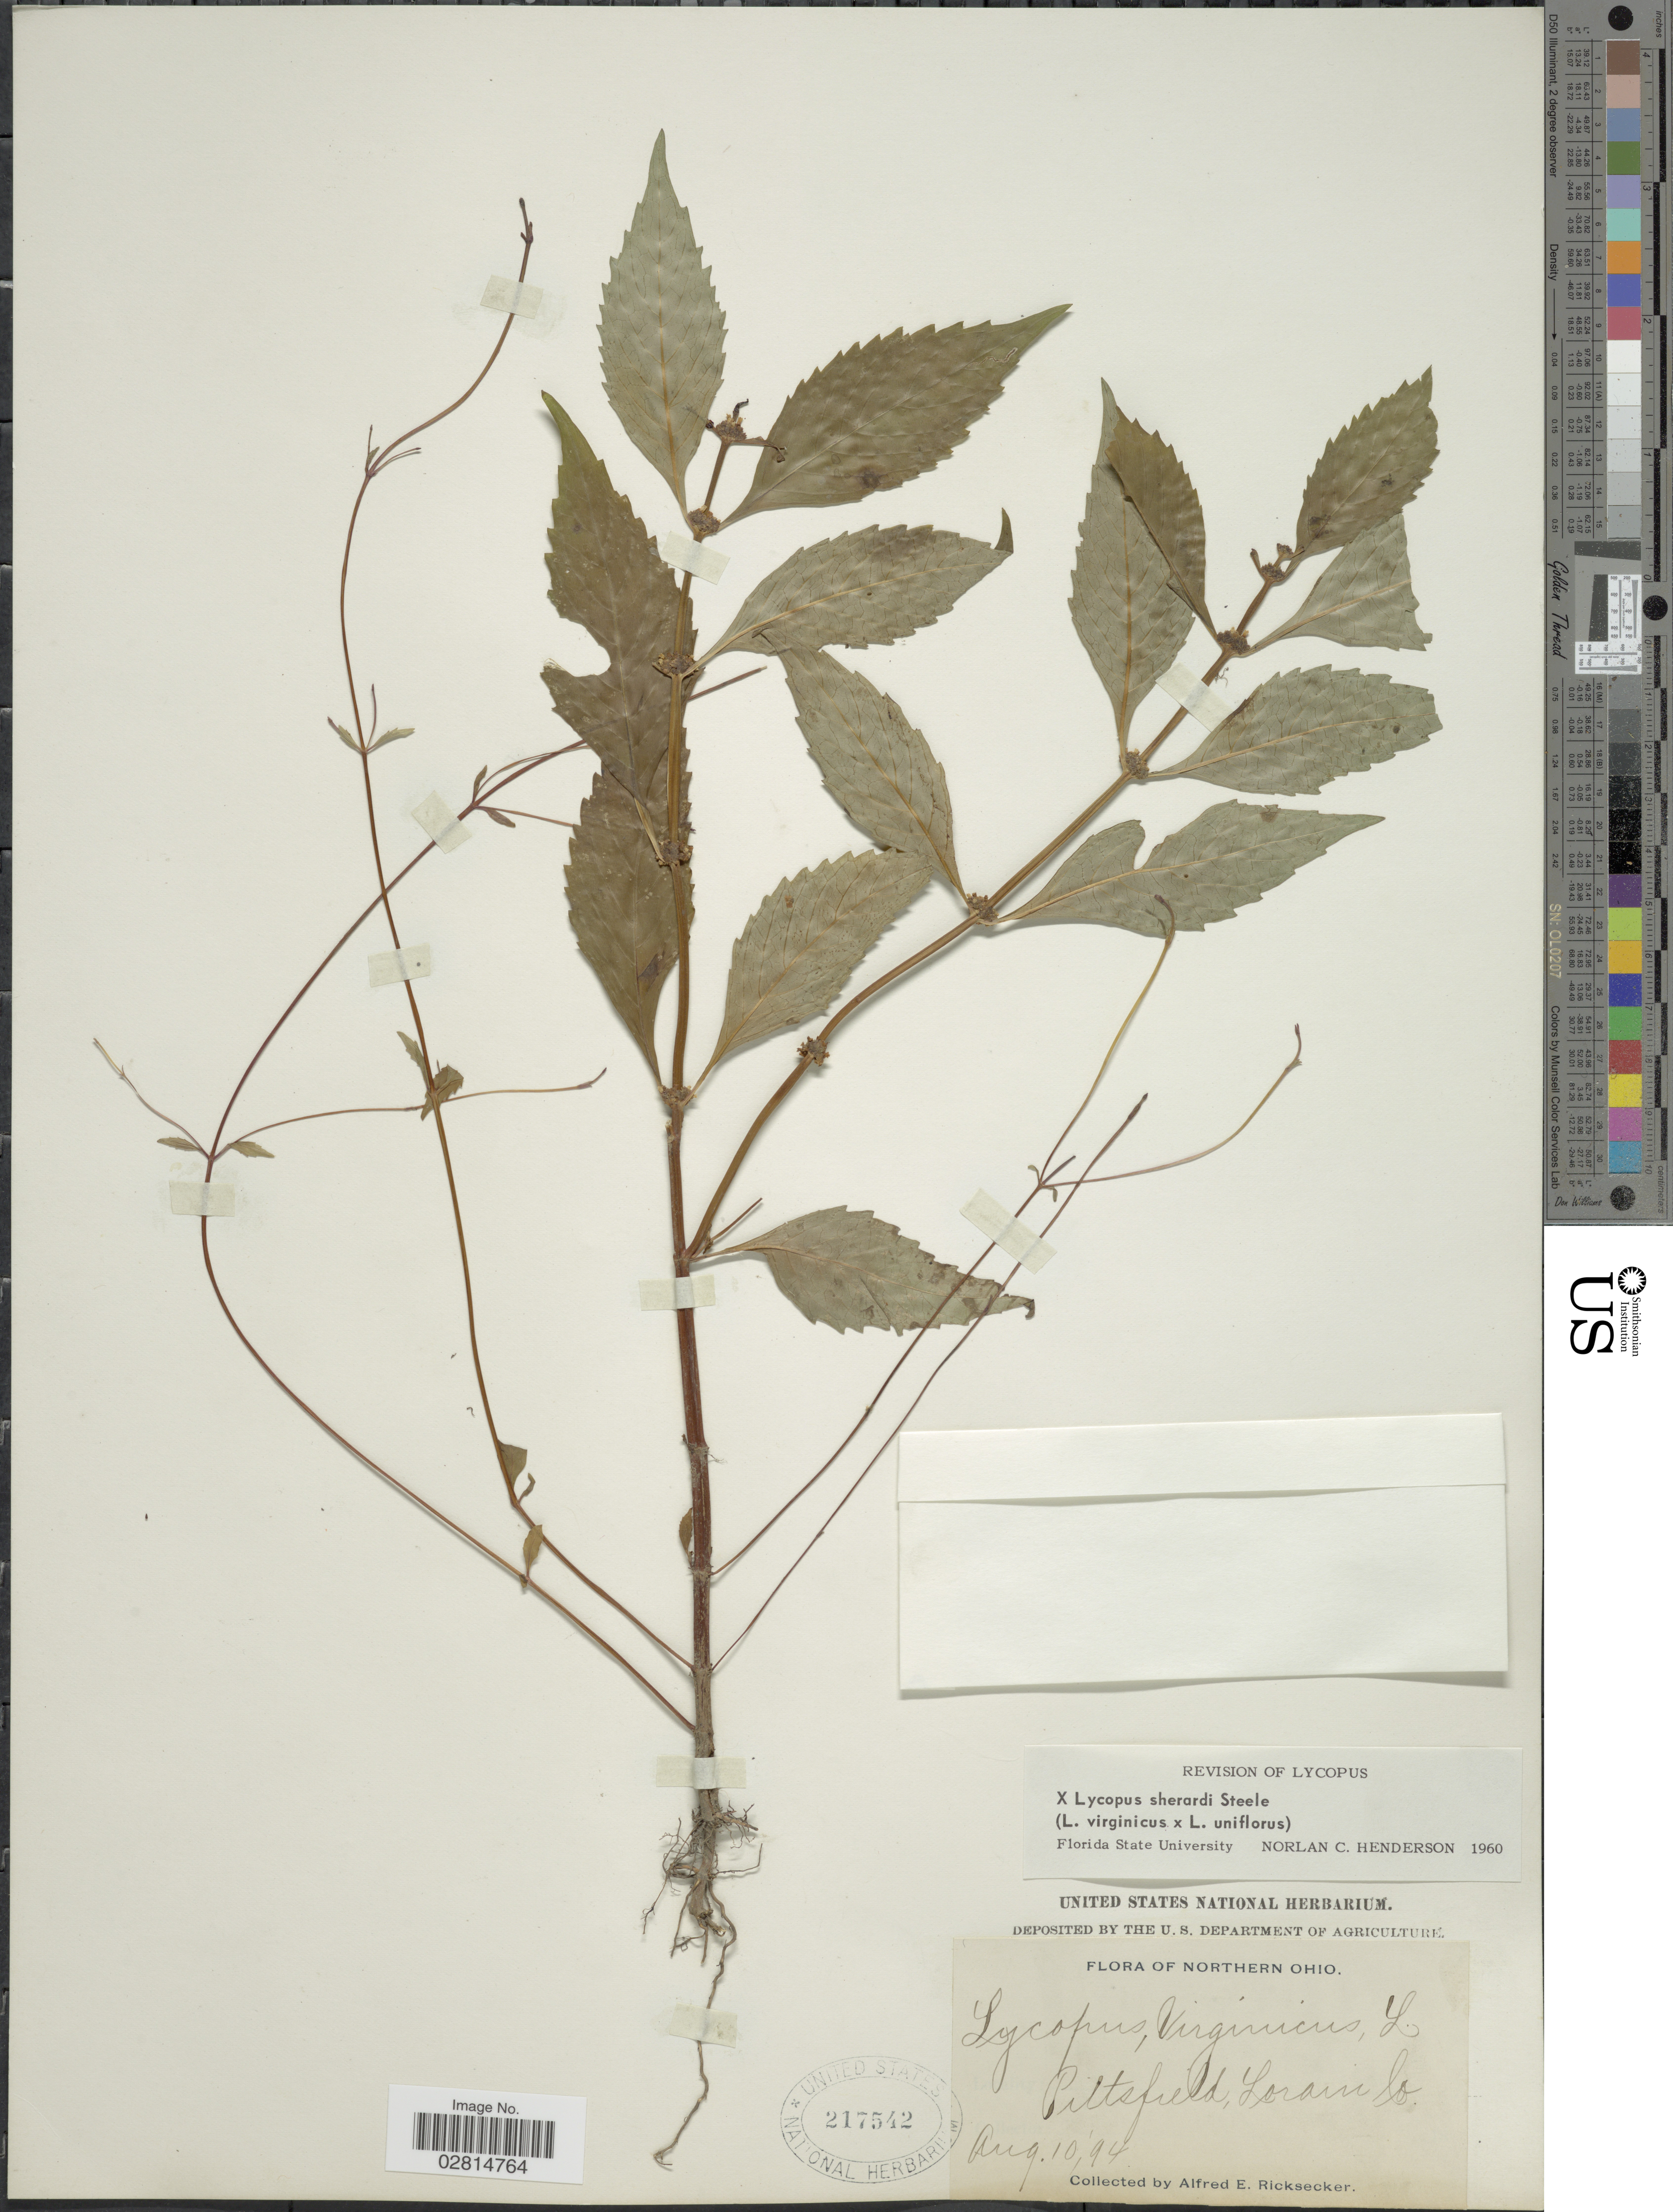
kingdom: Plantae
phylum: Tracheophyta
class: Magnoliopsida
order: Lamiales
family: Lamiaceae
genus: Lycopus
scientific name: Lycopus x sherardii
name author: E.S. Steele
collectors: A. E. Ricksecker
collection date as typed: Transcribed d/m/y: 10/8/94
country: United States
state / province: Ohio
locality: Northern Ohio. Pittsfield, Lorain Co.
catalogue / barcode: US 217542